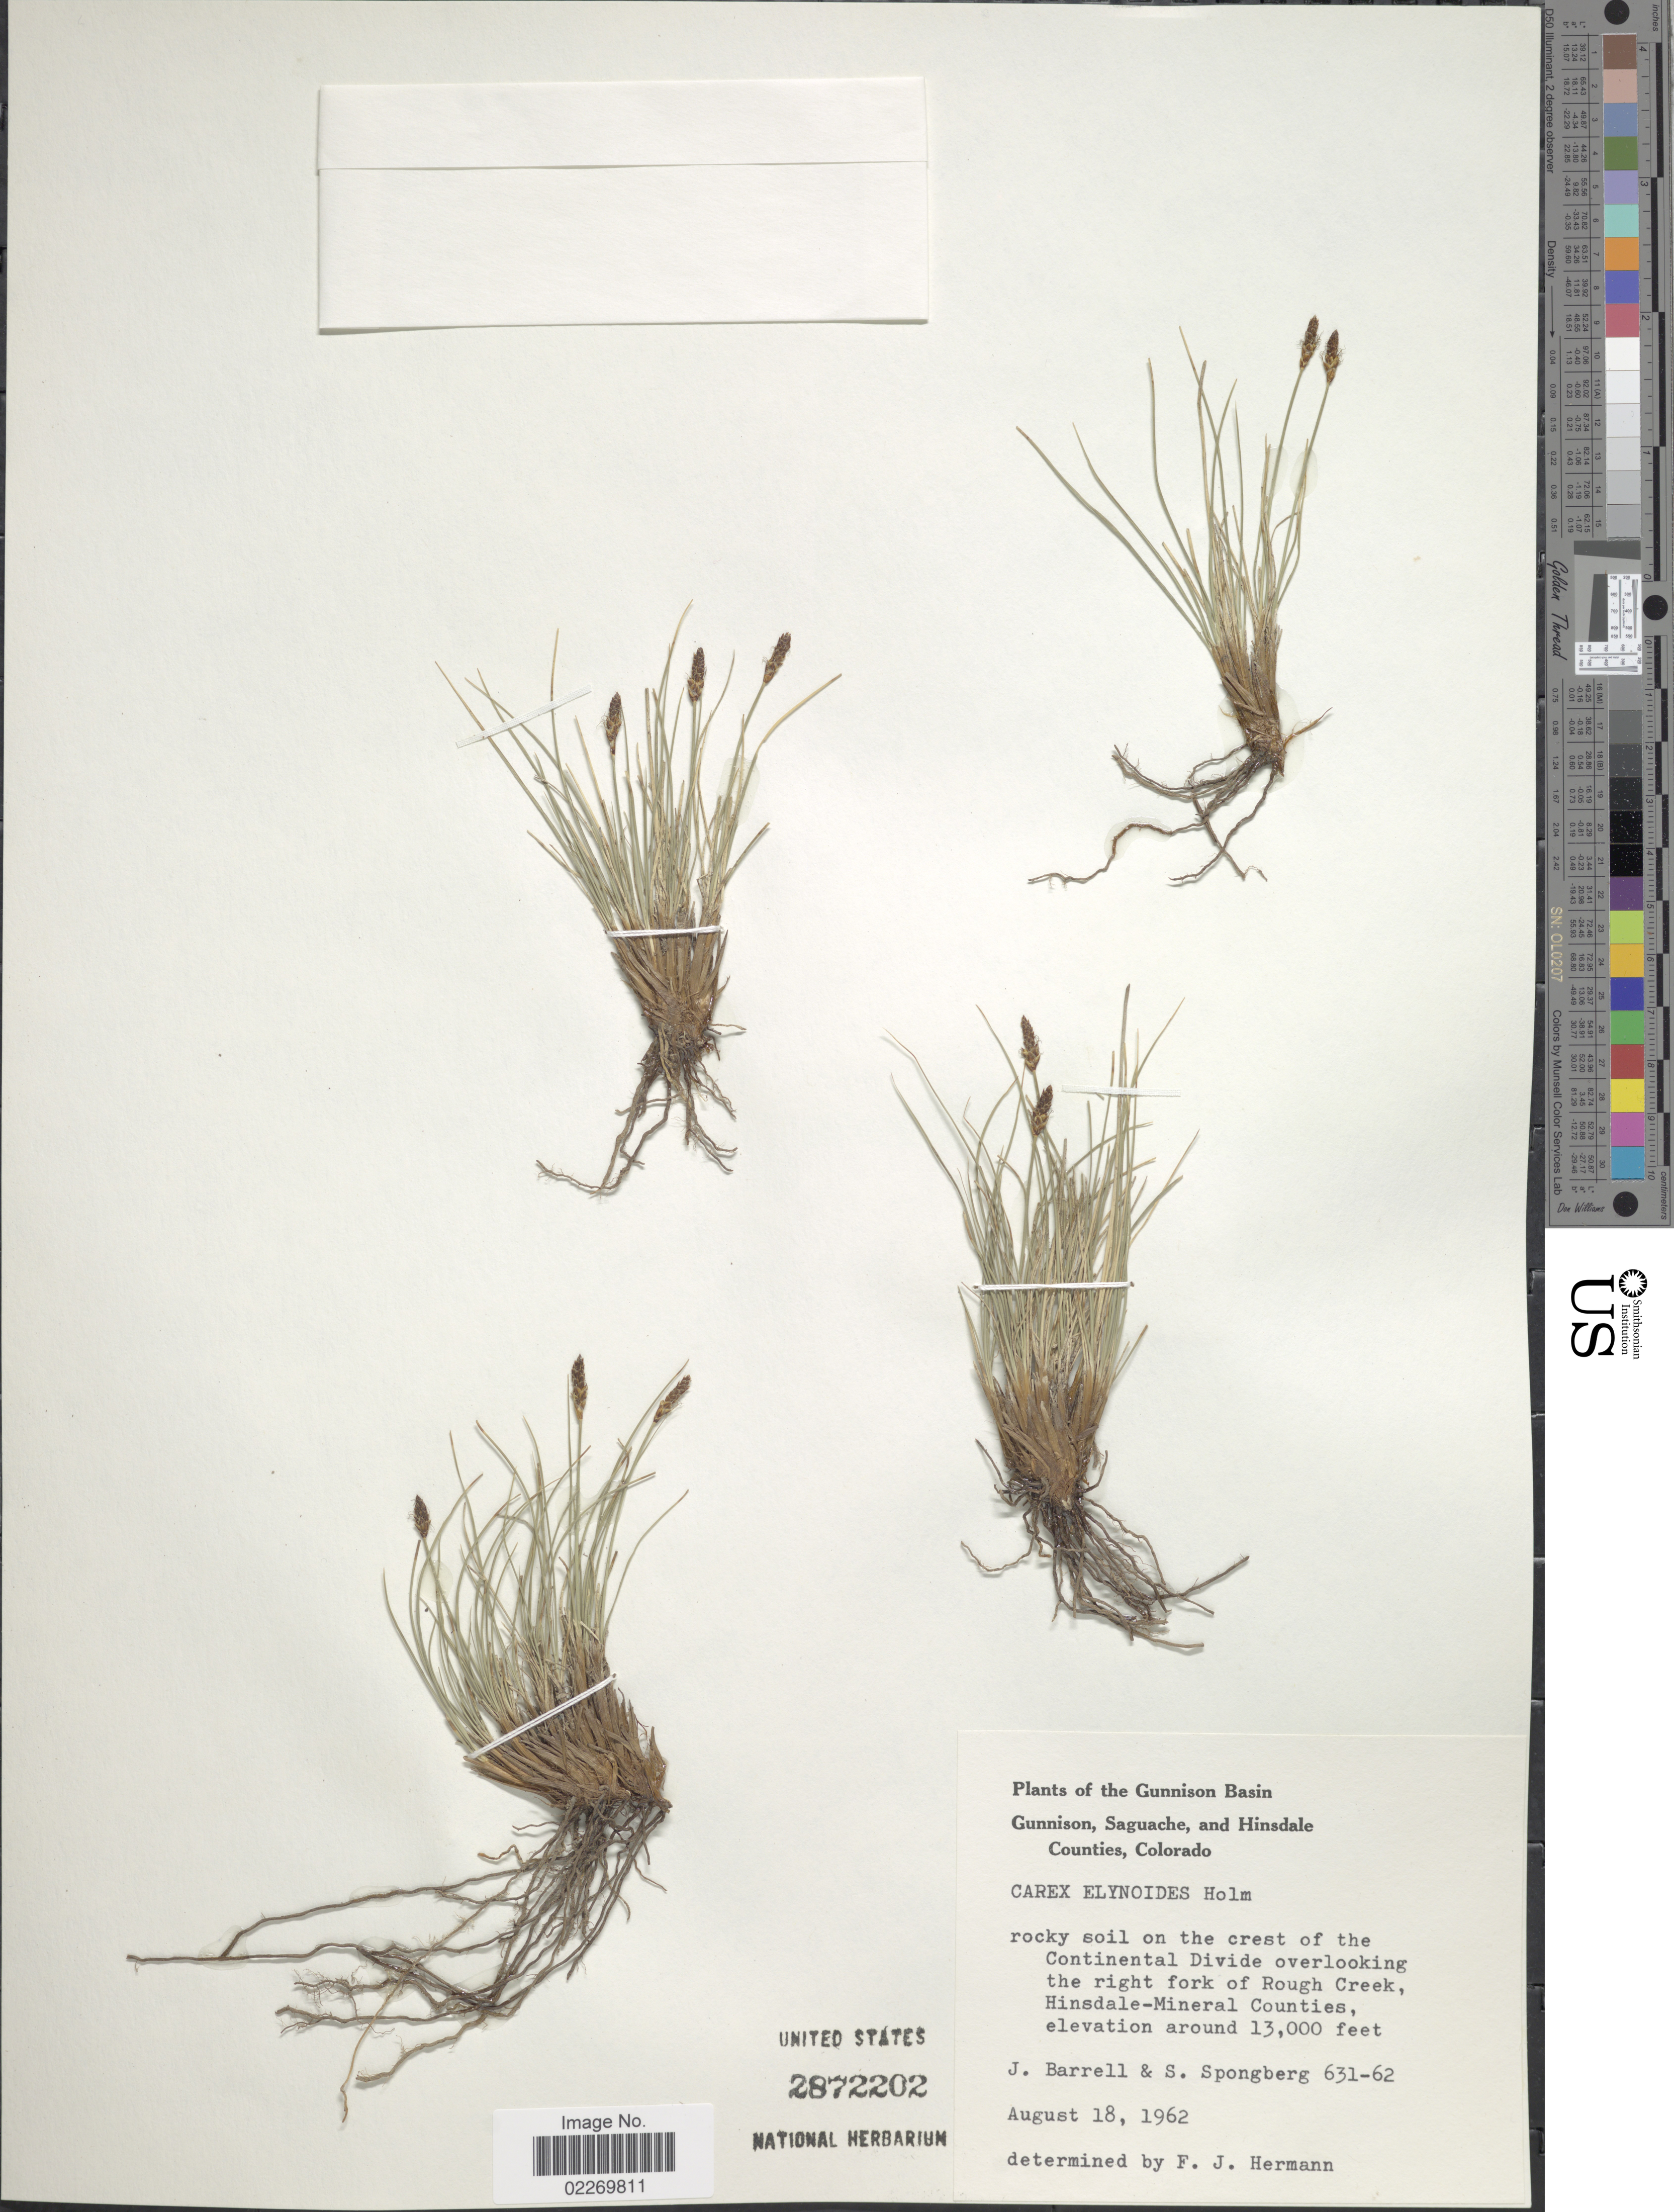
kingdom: Plantae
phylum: Tracheophyta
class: Liliopsida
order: Poales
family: Cyperaceae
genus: Carex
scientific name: Carex elynoides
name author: Holm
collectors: J. Barrell & S. A.Spongberg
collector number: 631-62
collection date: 1962-08-18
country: United States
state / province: Colorado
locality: Gunnison Basin, Gunnison, Saguache, and Hinsdale Counties. Rocky soil on the crest of the Continental Divide overlooking the right fork of Rough Creek, Hinsdale-Mineral Counties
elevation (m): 3962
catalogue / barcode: US 2872202